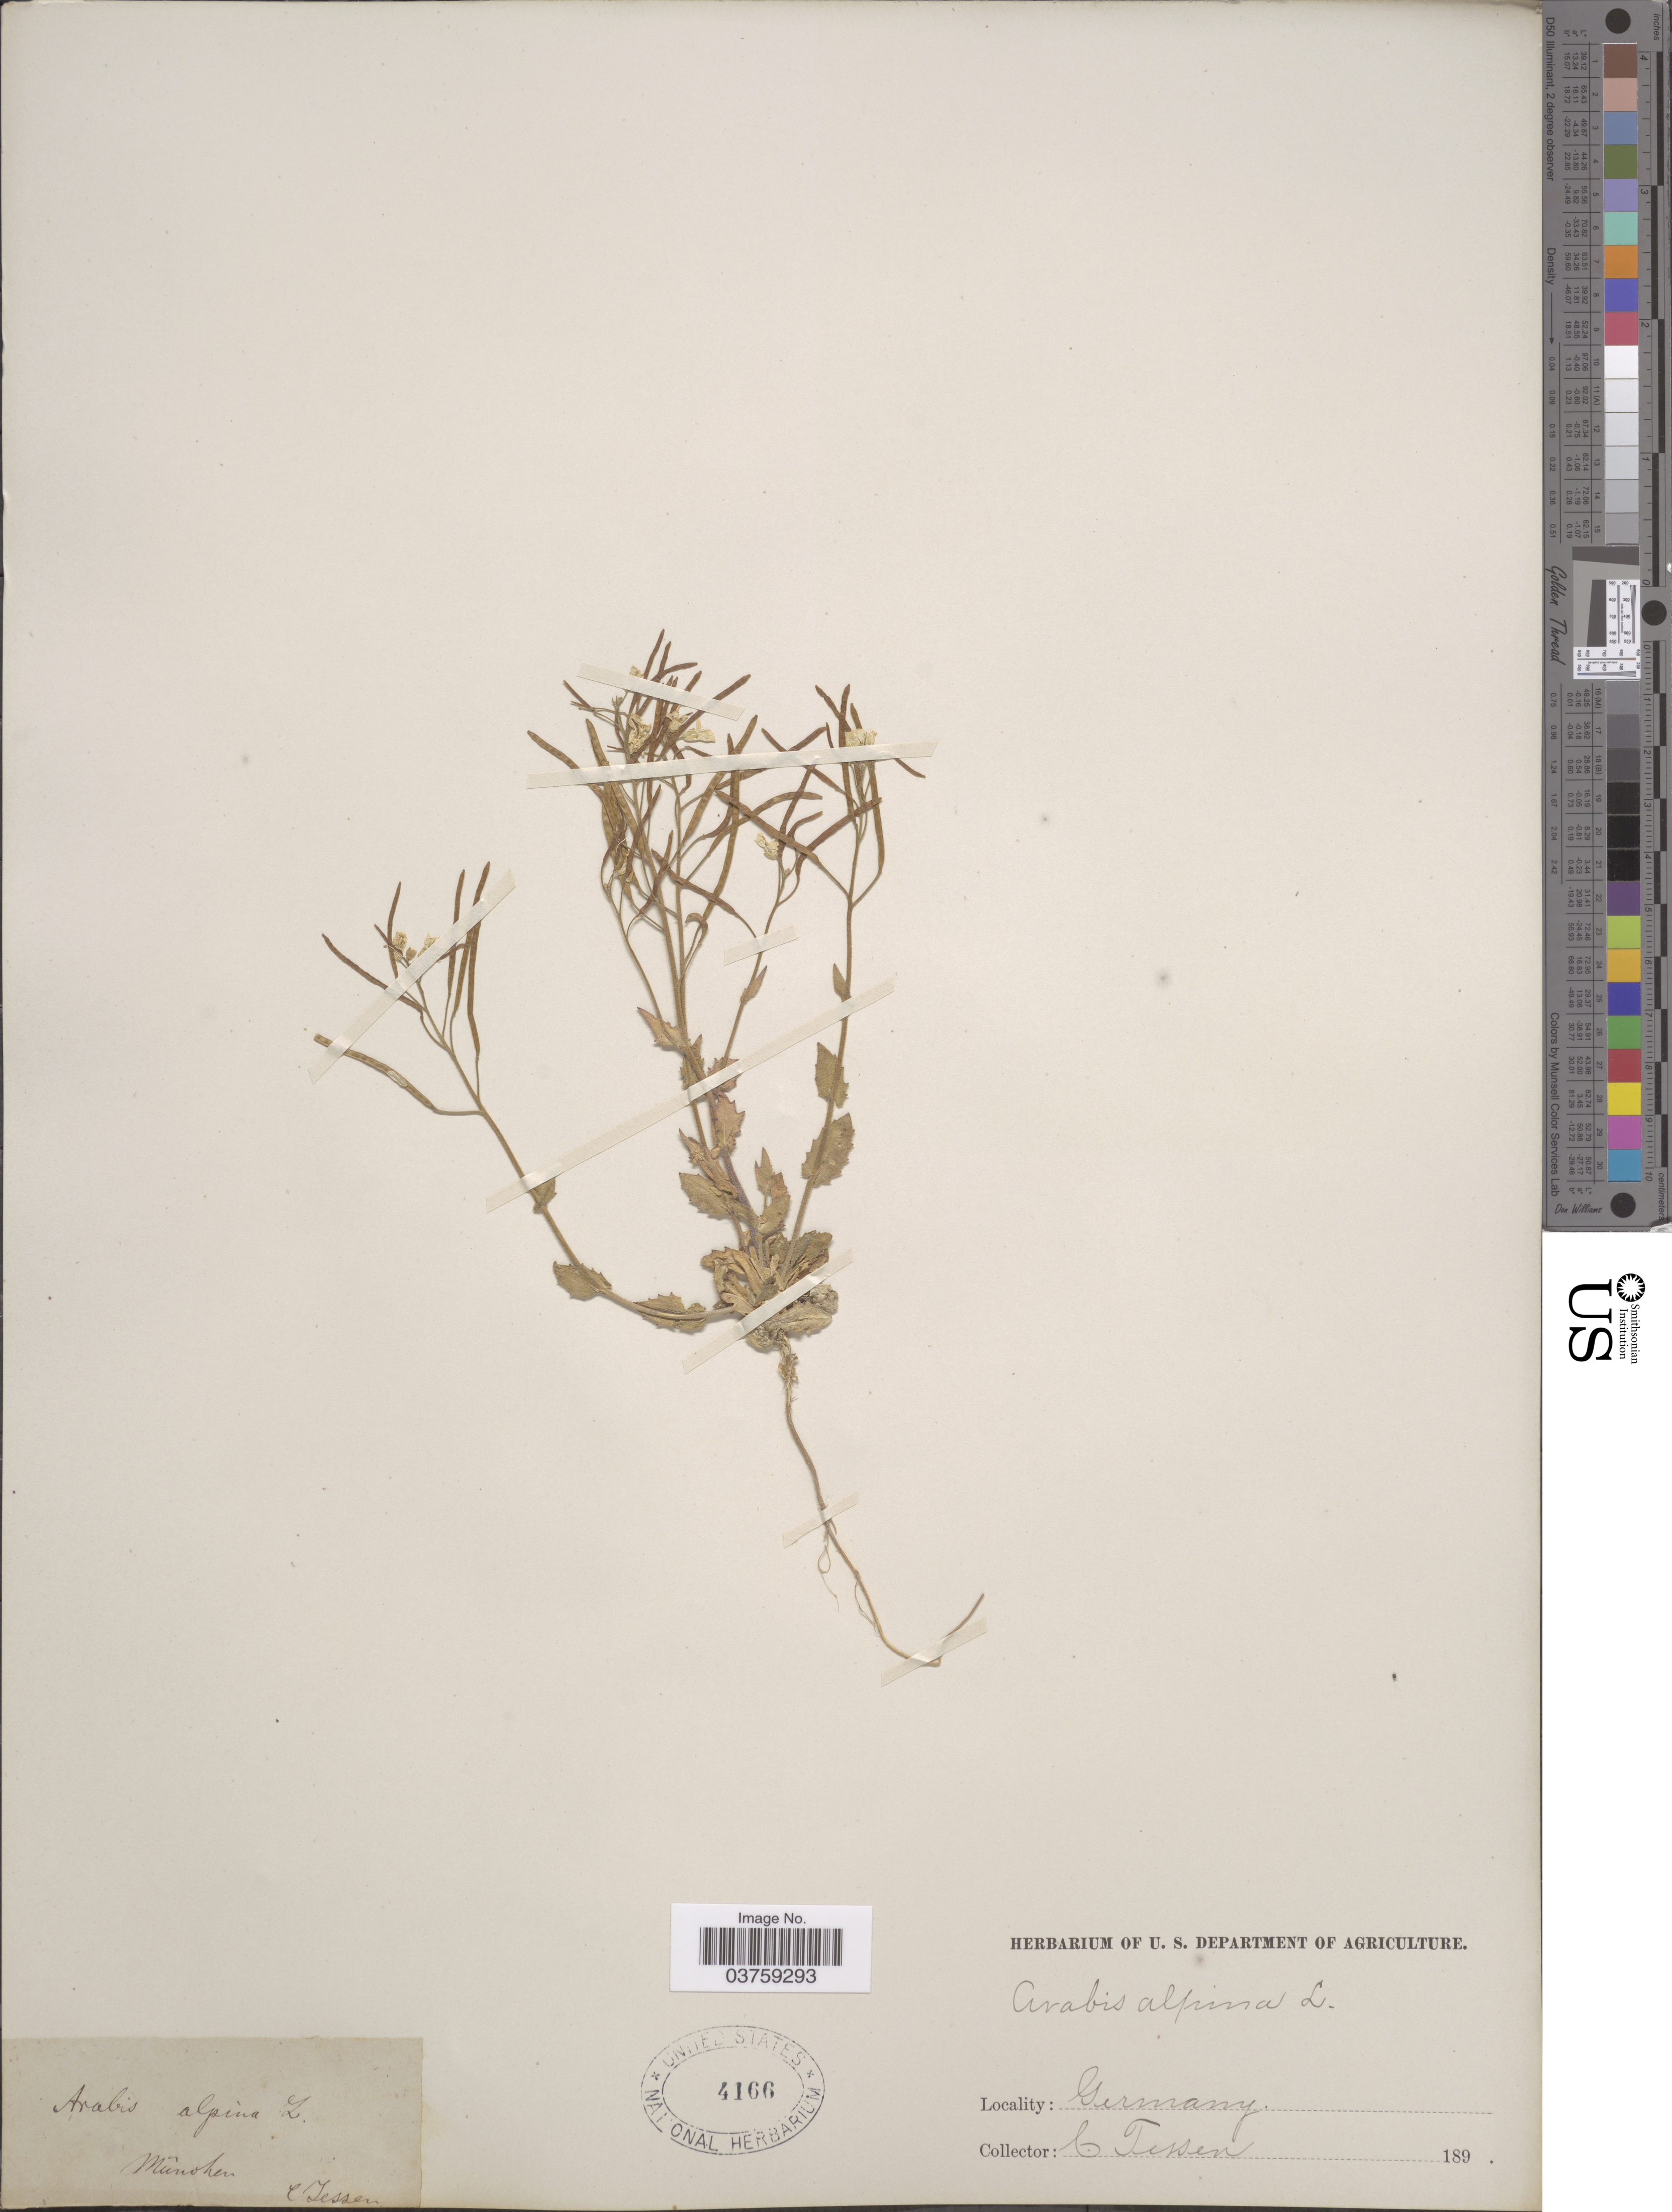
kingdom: Plantae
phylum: Tracheophyta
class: Magnoliopsida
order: Brassicales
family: Brassicaceae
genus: Arabis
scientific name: Arabis alpina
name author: L.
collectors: C. Tessen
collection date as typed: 189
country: Germany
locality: Munchen.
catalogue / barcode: US 4166